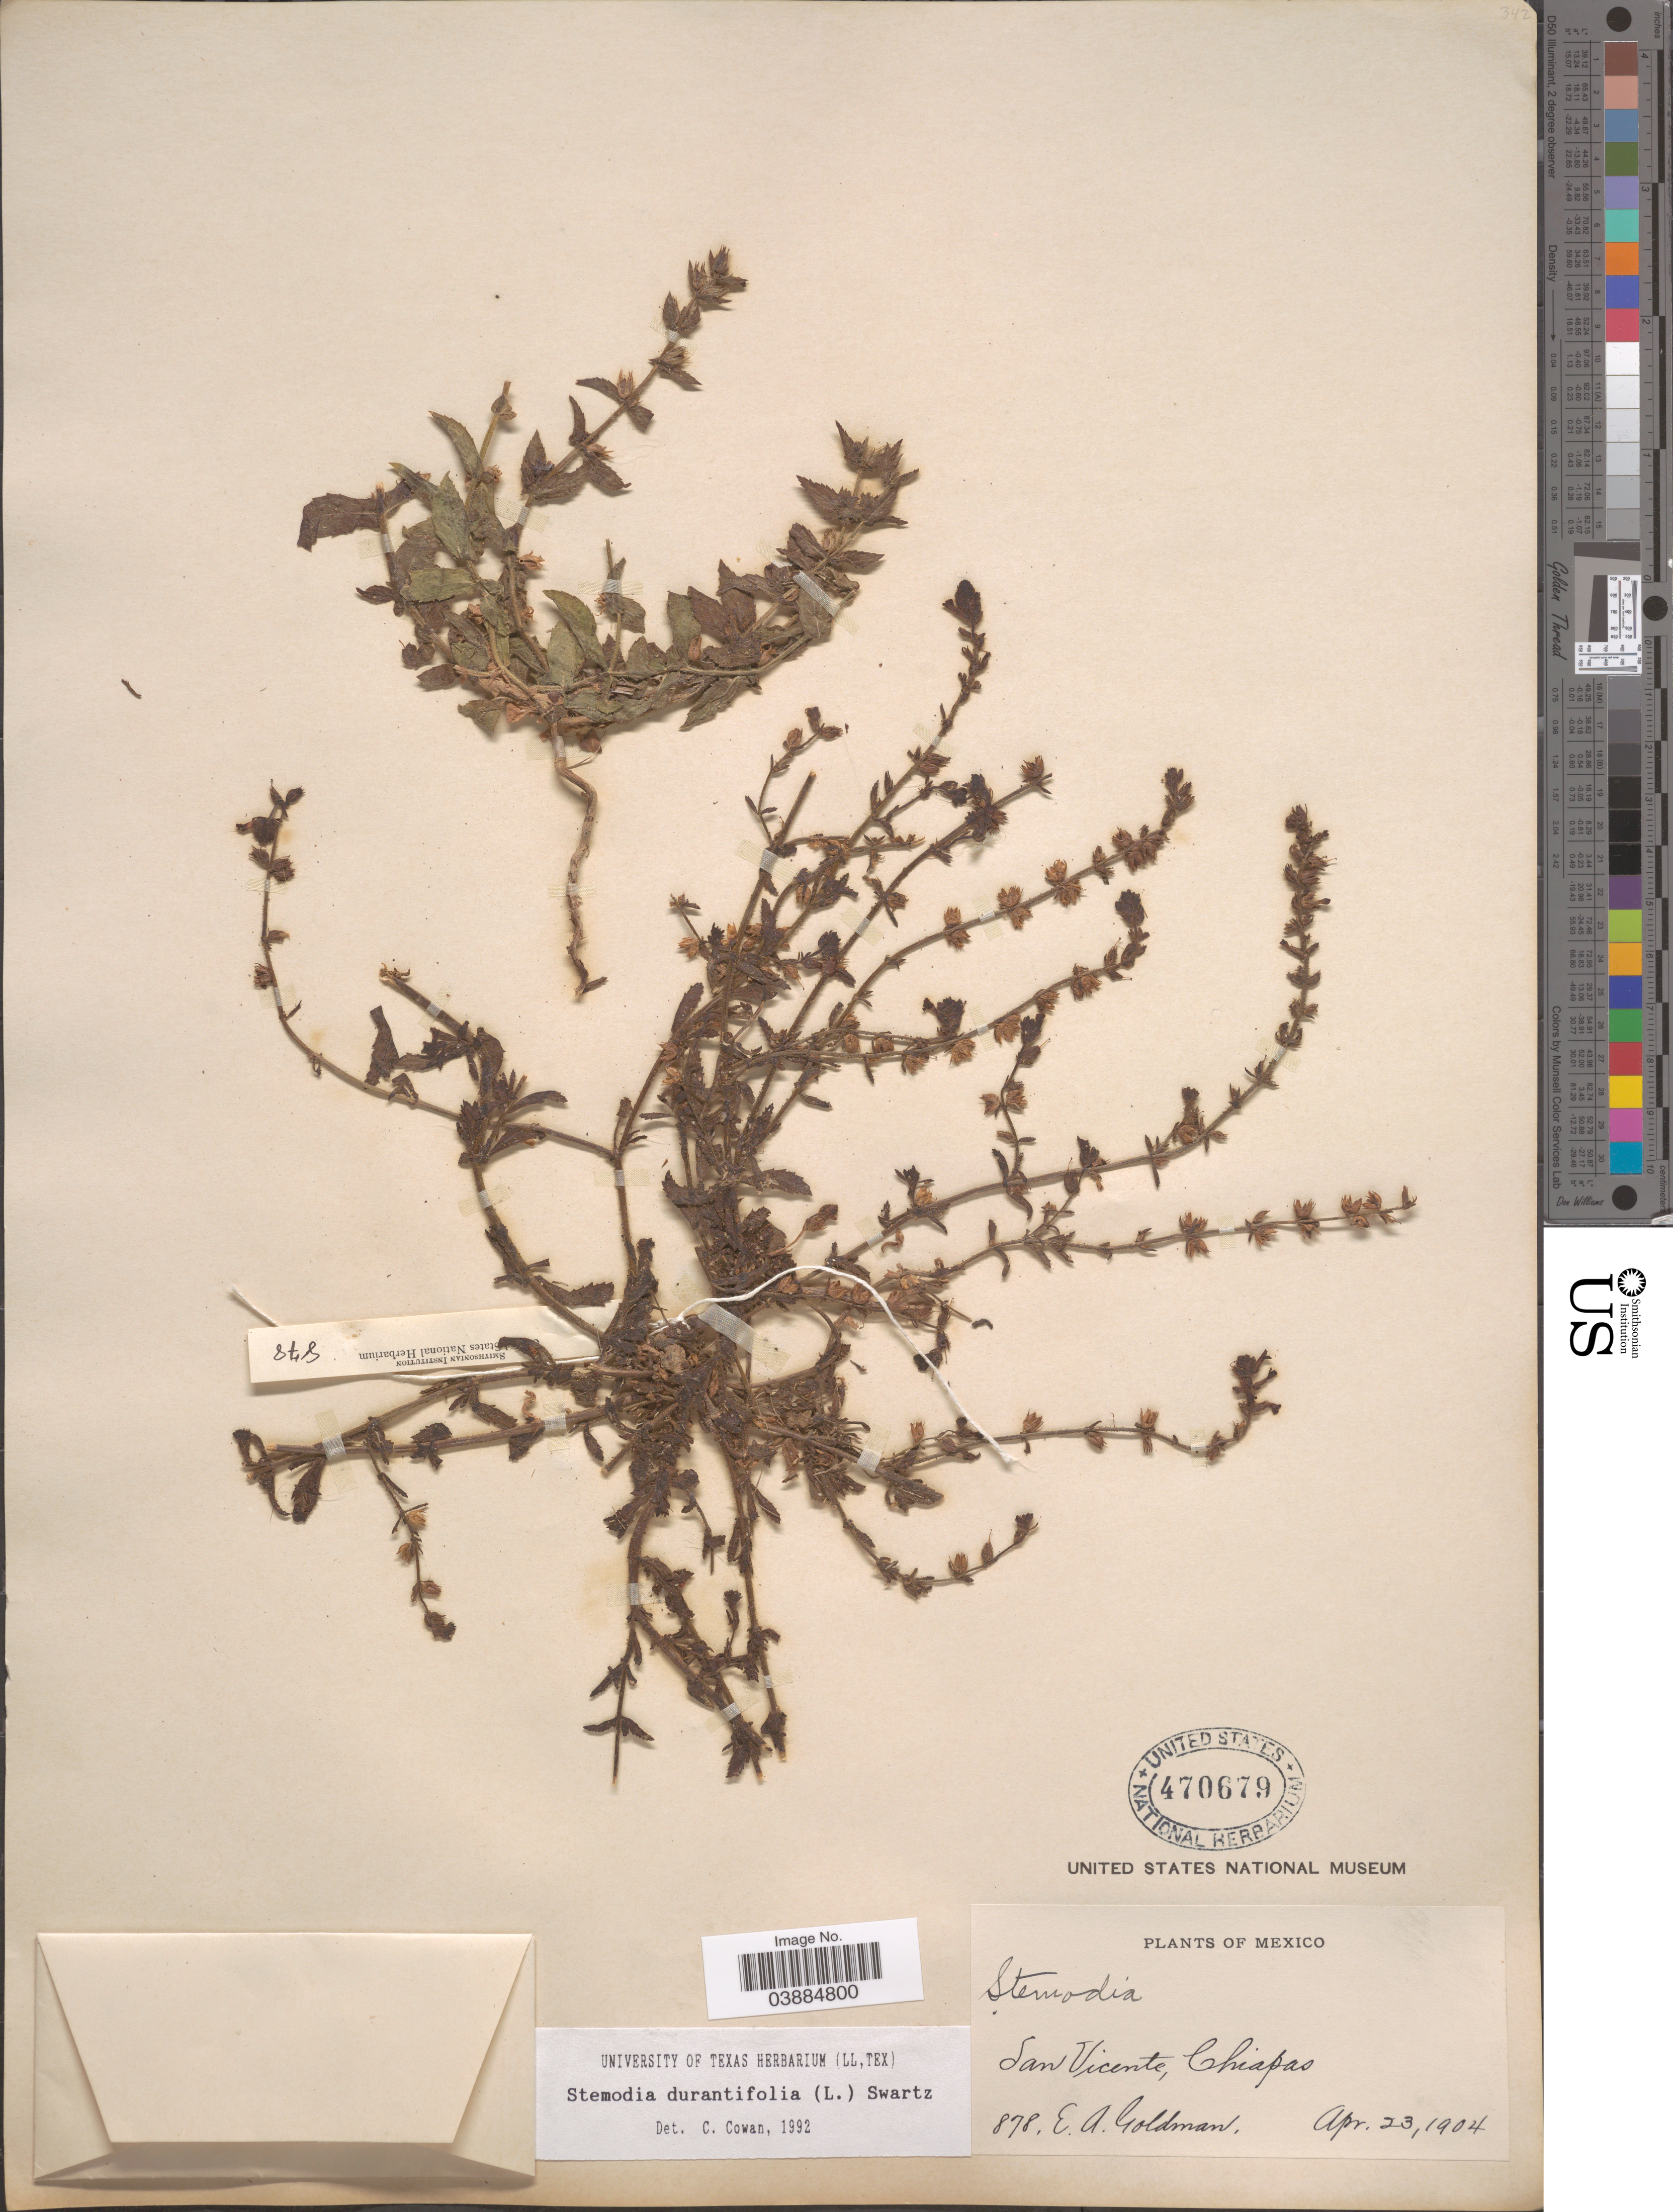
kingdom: Plantae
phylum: Tracheophyta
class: Magnoliopsida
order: Lamiales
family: Plantaginaceae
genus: Stemodia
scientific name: Stemodia durantifolia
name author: (L.) Sw.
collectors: E. A. Goldman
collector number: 878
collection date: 1904-04-23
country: Mexico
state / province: Chiapas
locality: San Vicente.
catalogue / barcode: US 470679